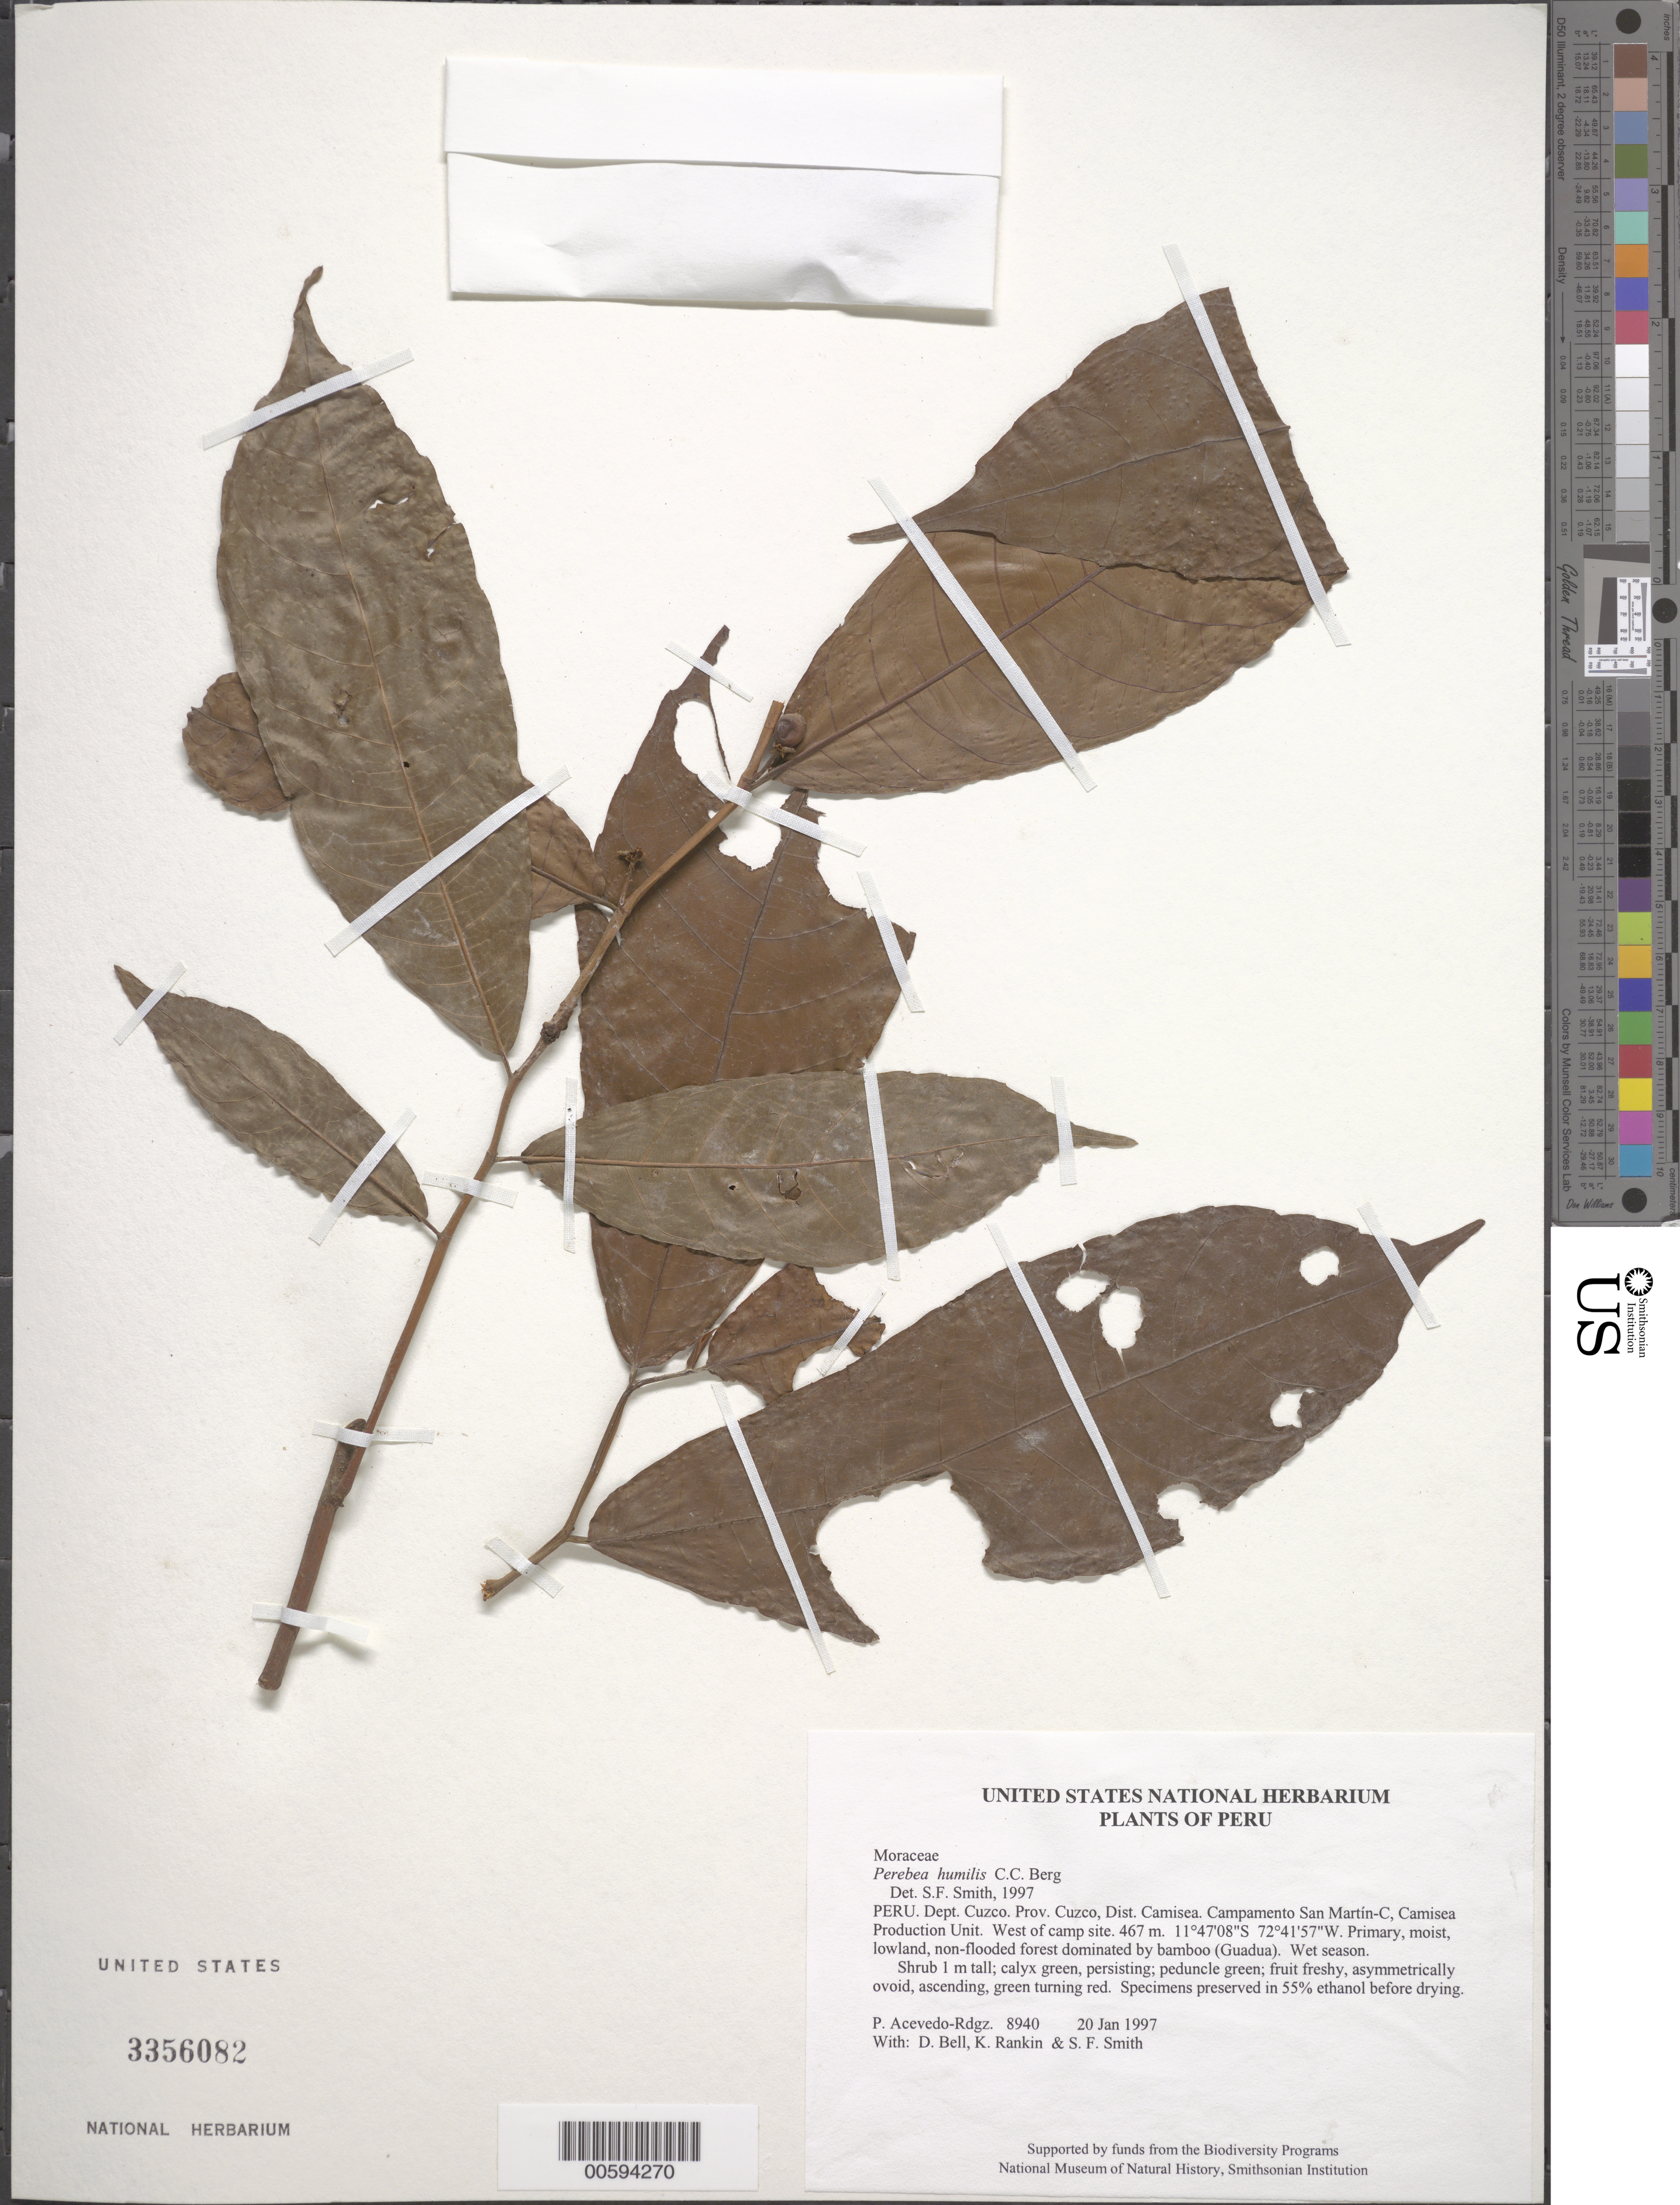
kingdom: Plantae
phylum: Tracheophyta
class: Magnoliopsida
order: Rosales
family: Moraceae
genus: Perebea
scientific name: Perebea humilis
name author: C.C. Berg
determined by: Smith, Stephen F., (US), NMNH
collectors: P. Acevedo-Rodr., D. A. Bell, K. B. Rankin & S.F. Smith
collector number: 8940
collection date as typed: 20 Jan 1997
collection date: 1997-01-20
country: Peru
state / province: Cusco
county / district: Cusco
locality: Districto Camisea, Campamento San Martín-C, Camisea Production Unit. West of camp site.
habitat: Primary, moist, lowland, non-flooded forest dominated by bamboo (Guadua). Wet season.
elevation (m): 467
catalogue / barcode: US 3356082